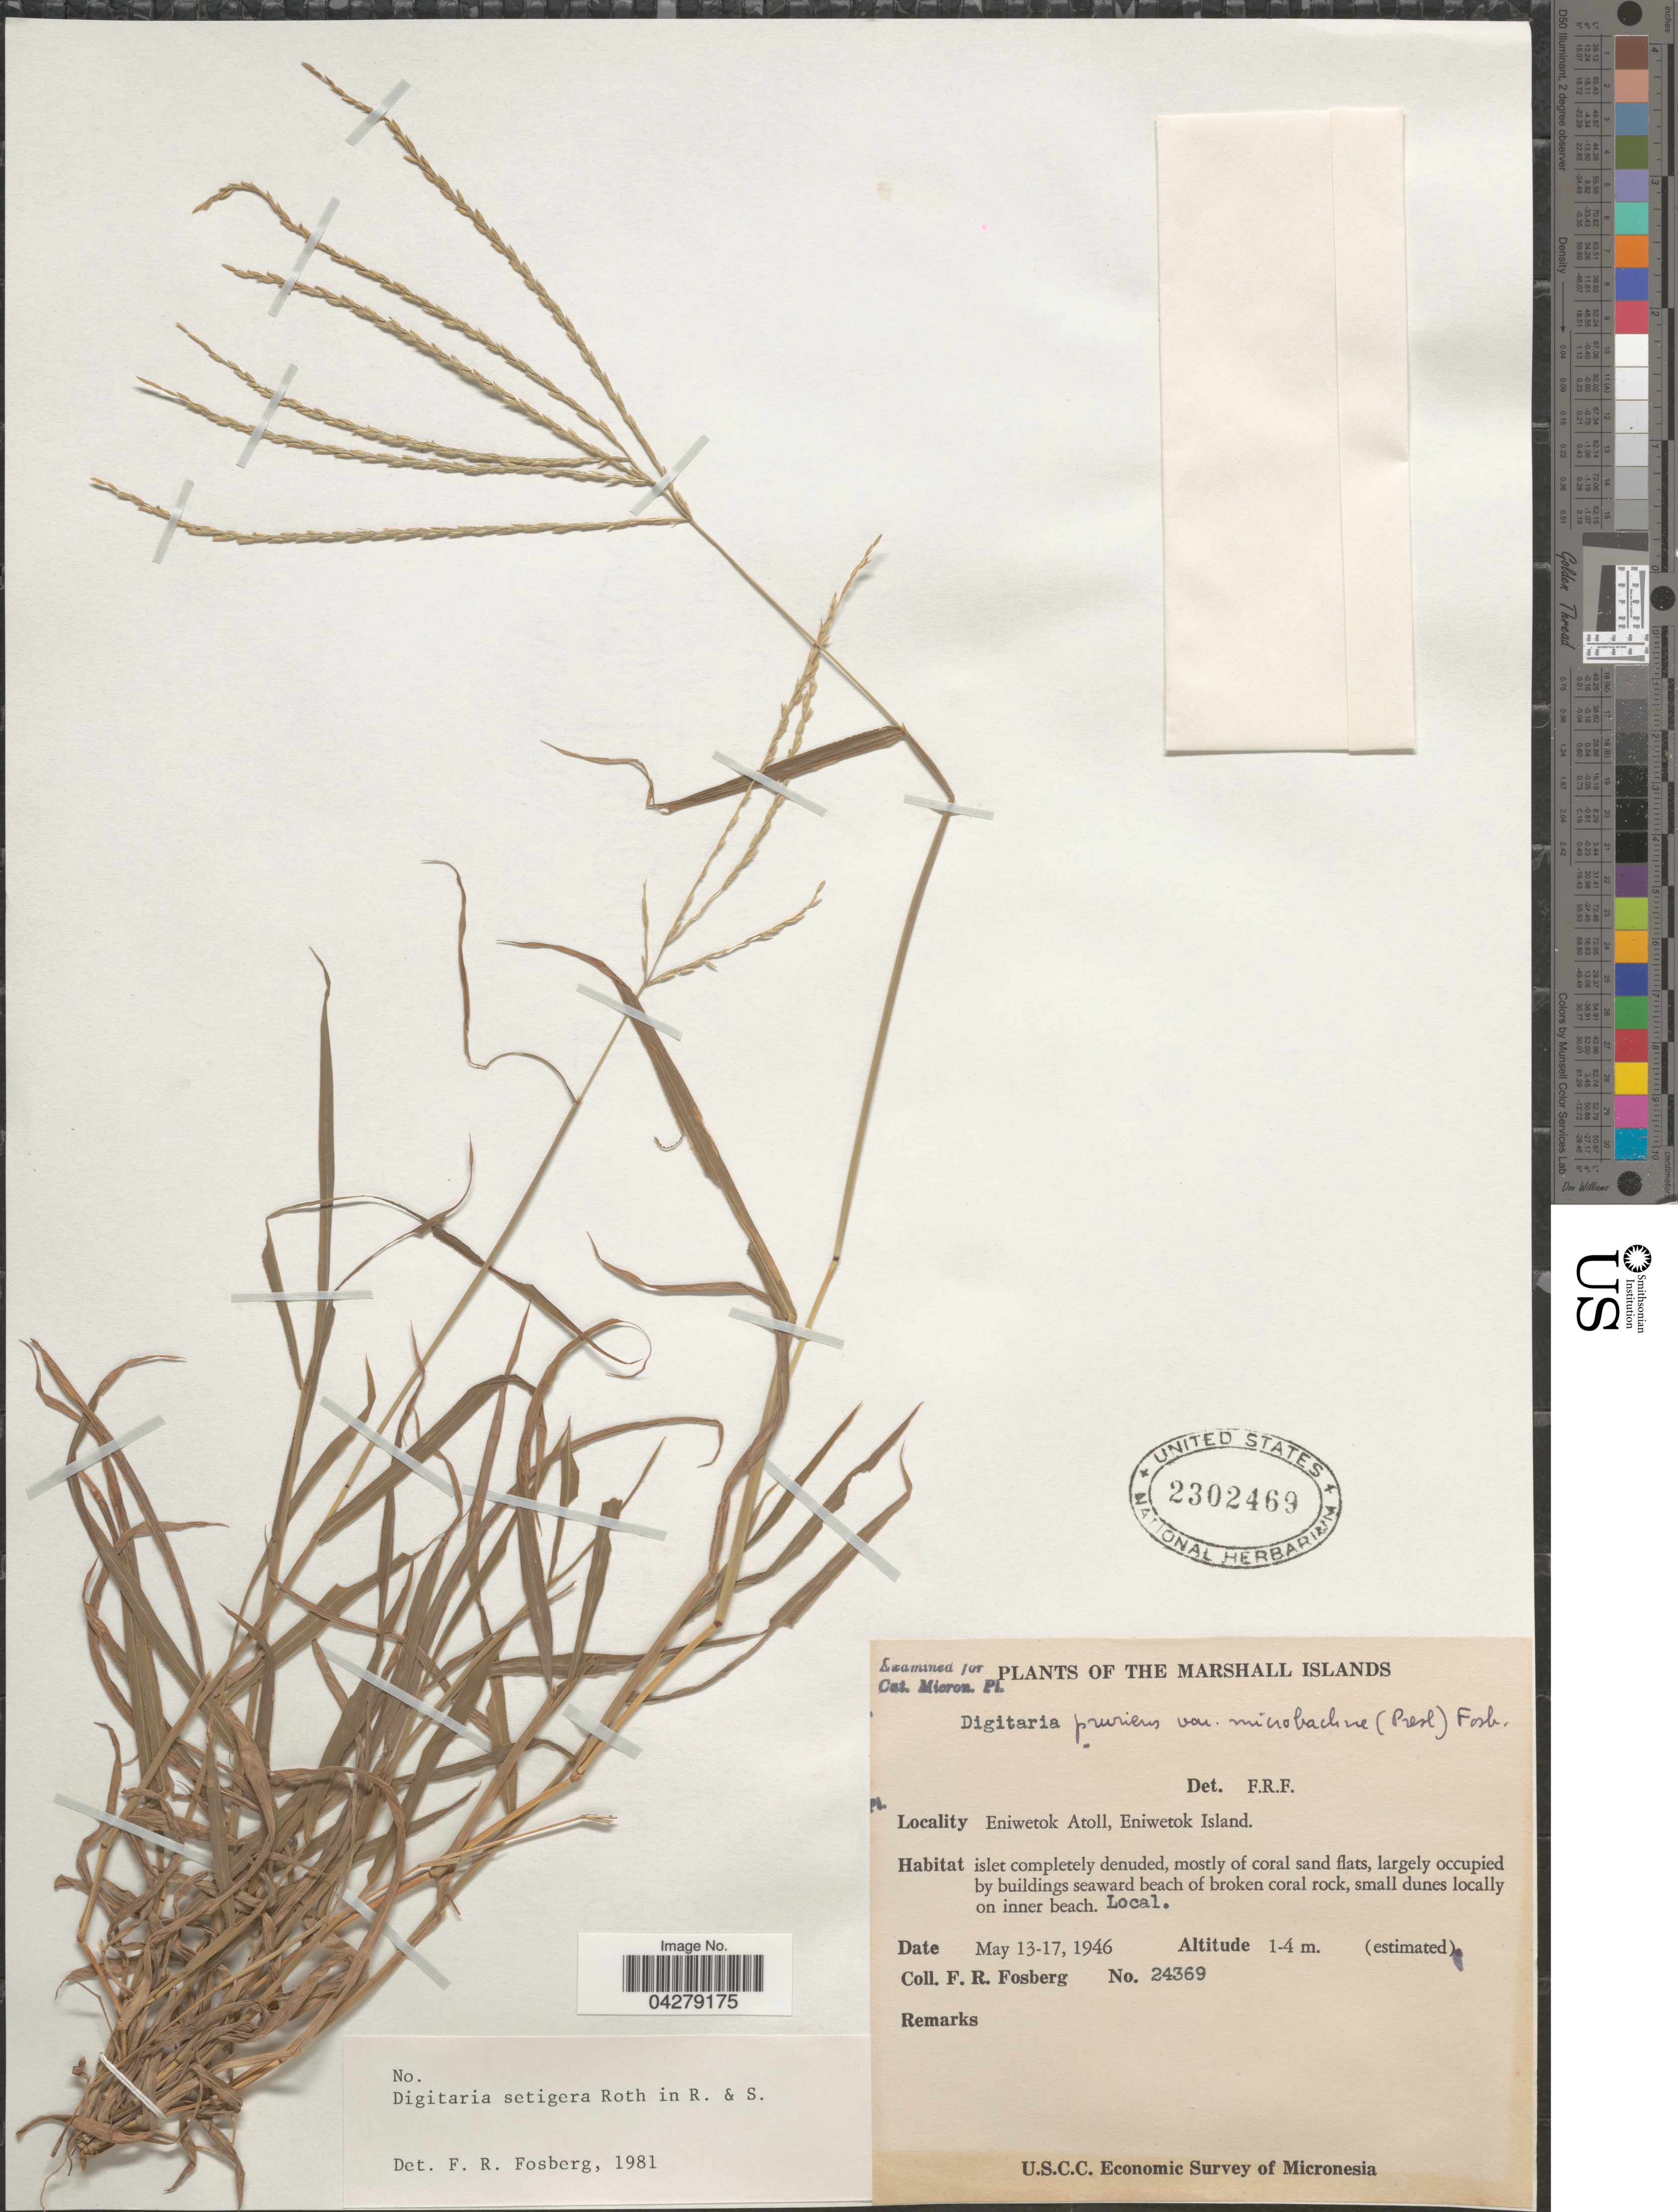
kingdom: Plantae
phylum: Tracheophyta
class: Liliopsida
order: Poales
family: Poaceae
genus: Digitaria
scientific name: Digitaria setigera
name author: Roth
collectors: F. R. Fosberg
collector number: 24369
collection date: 1946-05-13/1946-05-17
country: Marshall Islands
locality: Eniwetok Atoll, Eniwetok Island. U.S.C.C. Economic Survey of Micronesia.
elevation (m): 1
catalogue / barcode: US 2302469